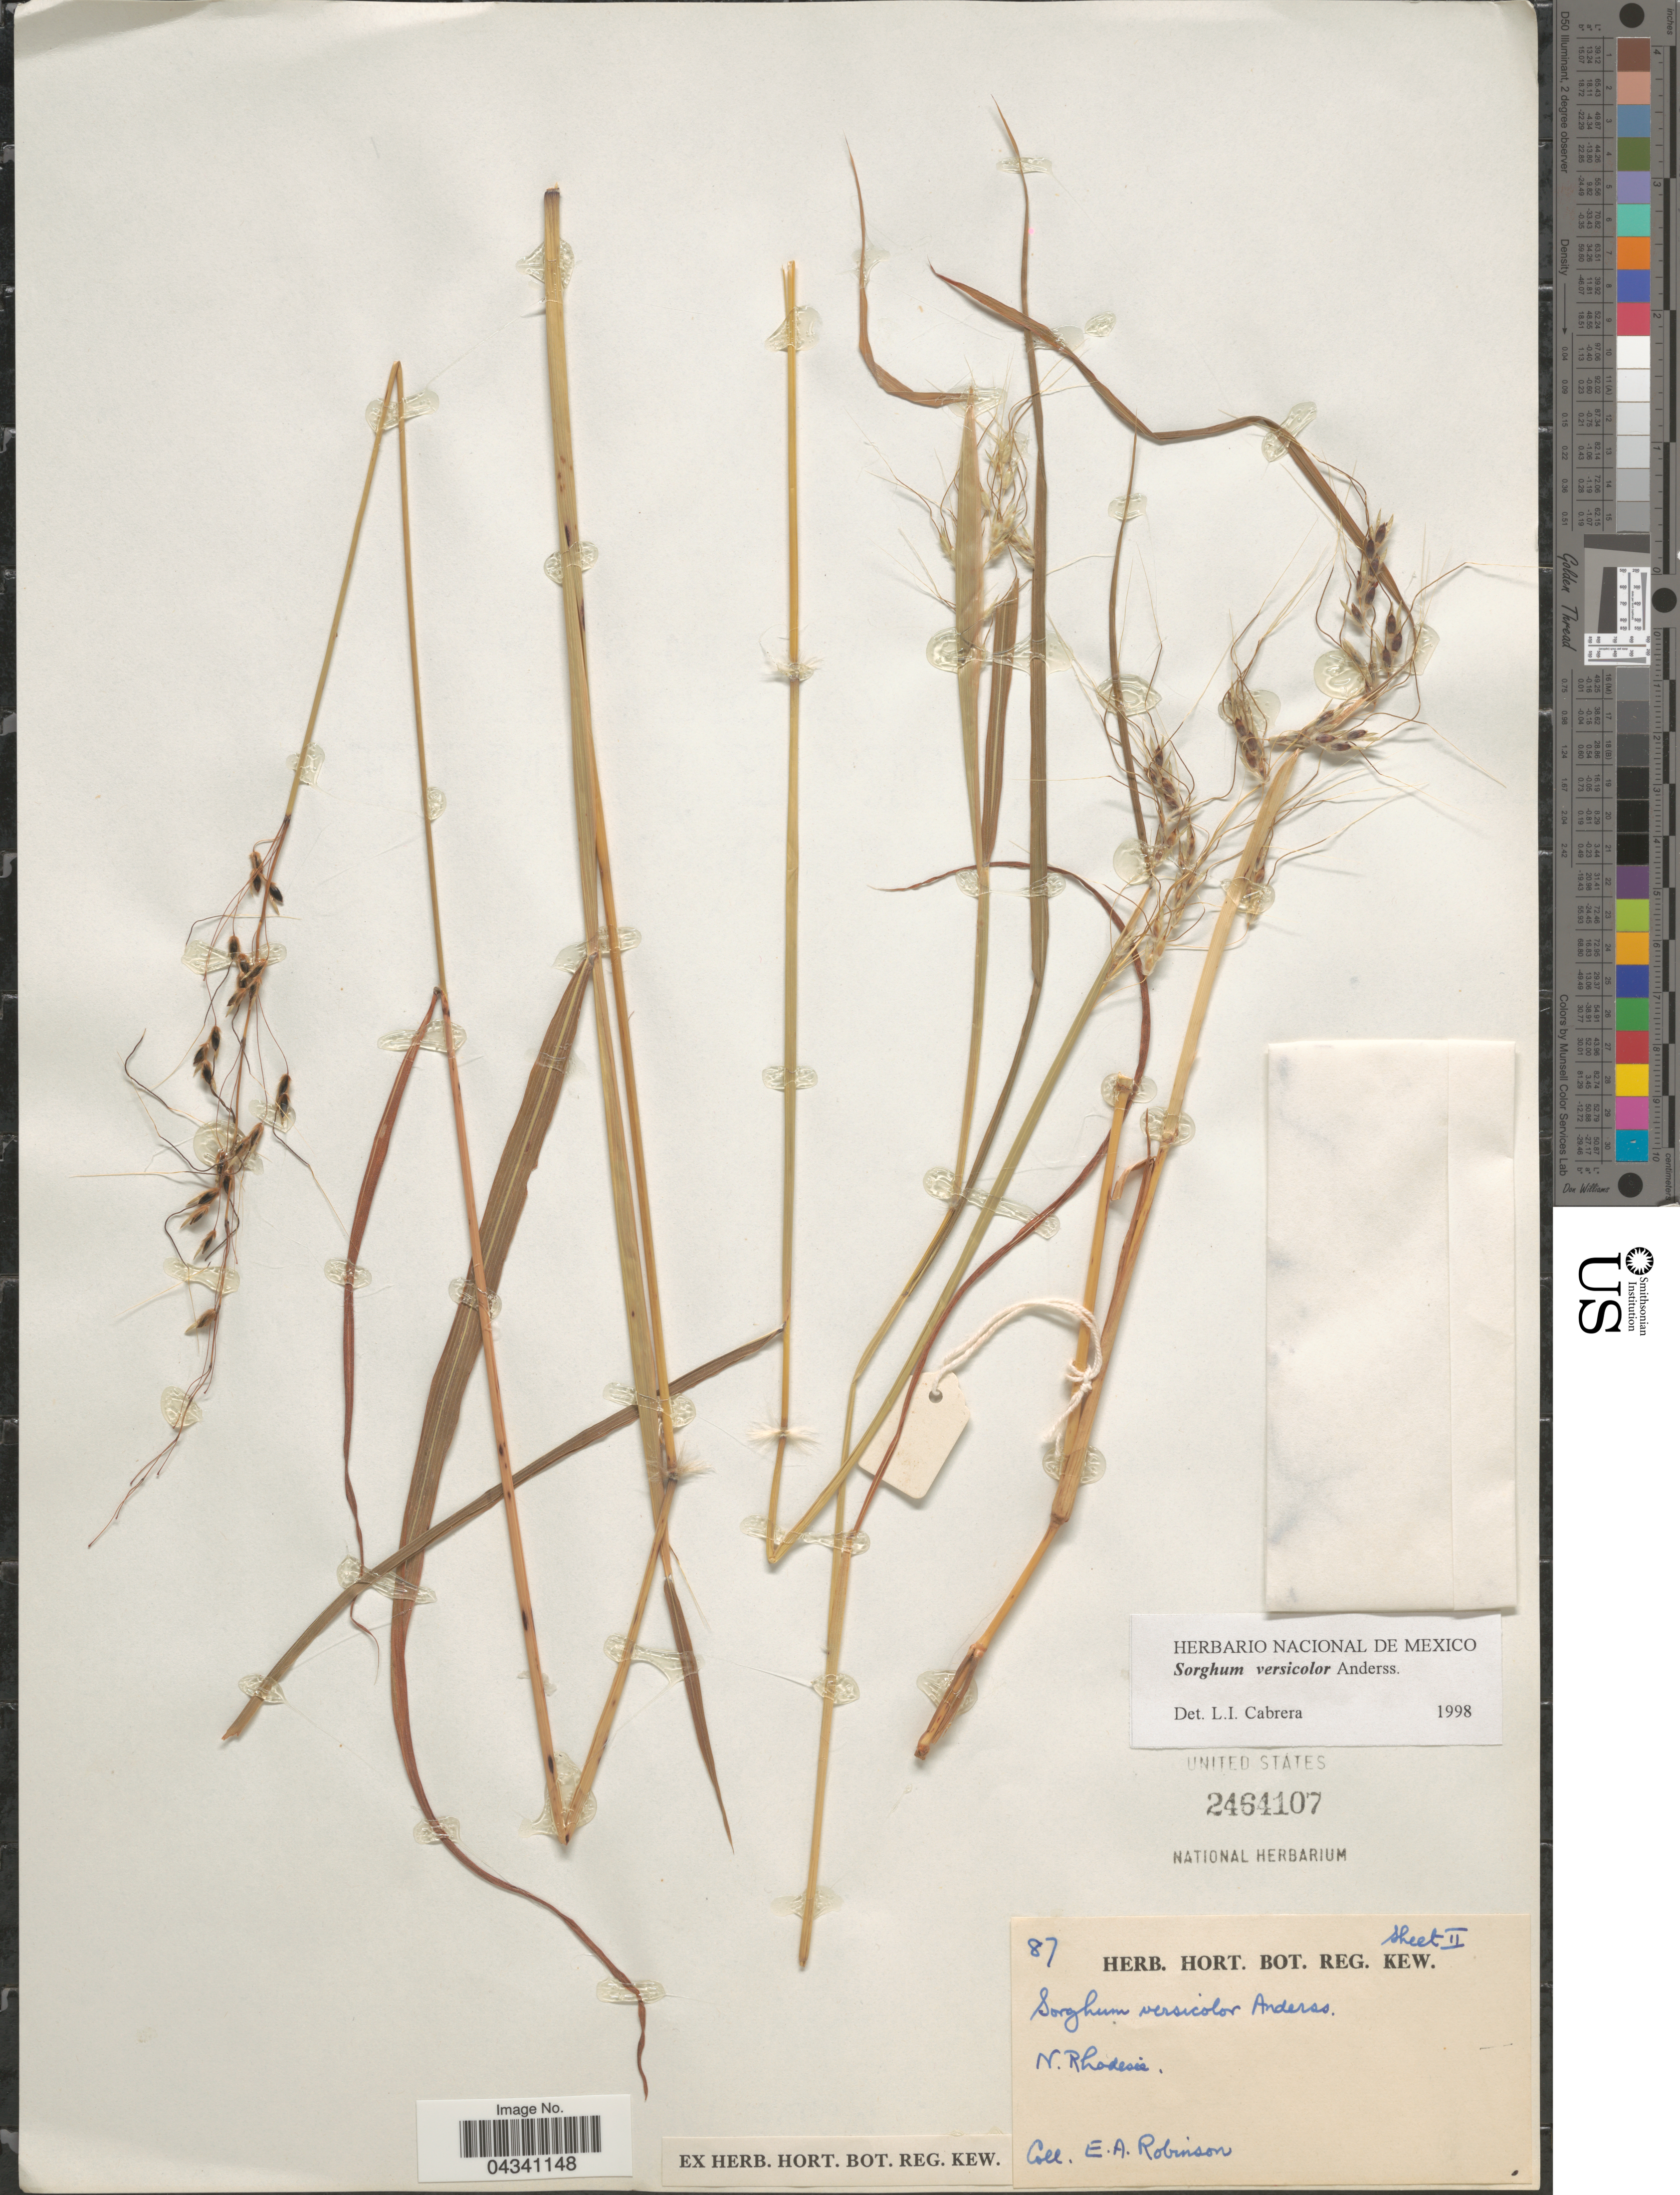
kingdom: Plantae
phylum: Tracheophyta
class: Liliopsida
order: Poales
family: Poaceae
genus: Sorghum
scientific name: Sorghum versicolor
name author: Andersson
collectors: E. A. Robinson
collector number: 87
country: Zambia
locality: N. Rhodesia.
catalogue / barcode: US 2464107